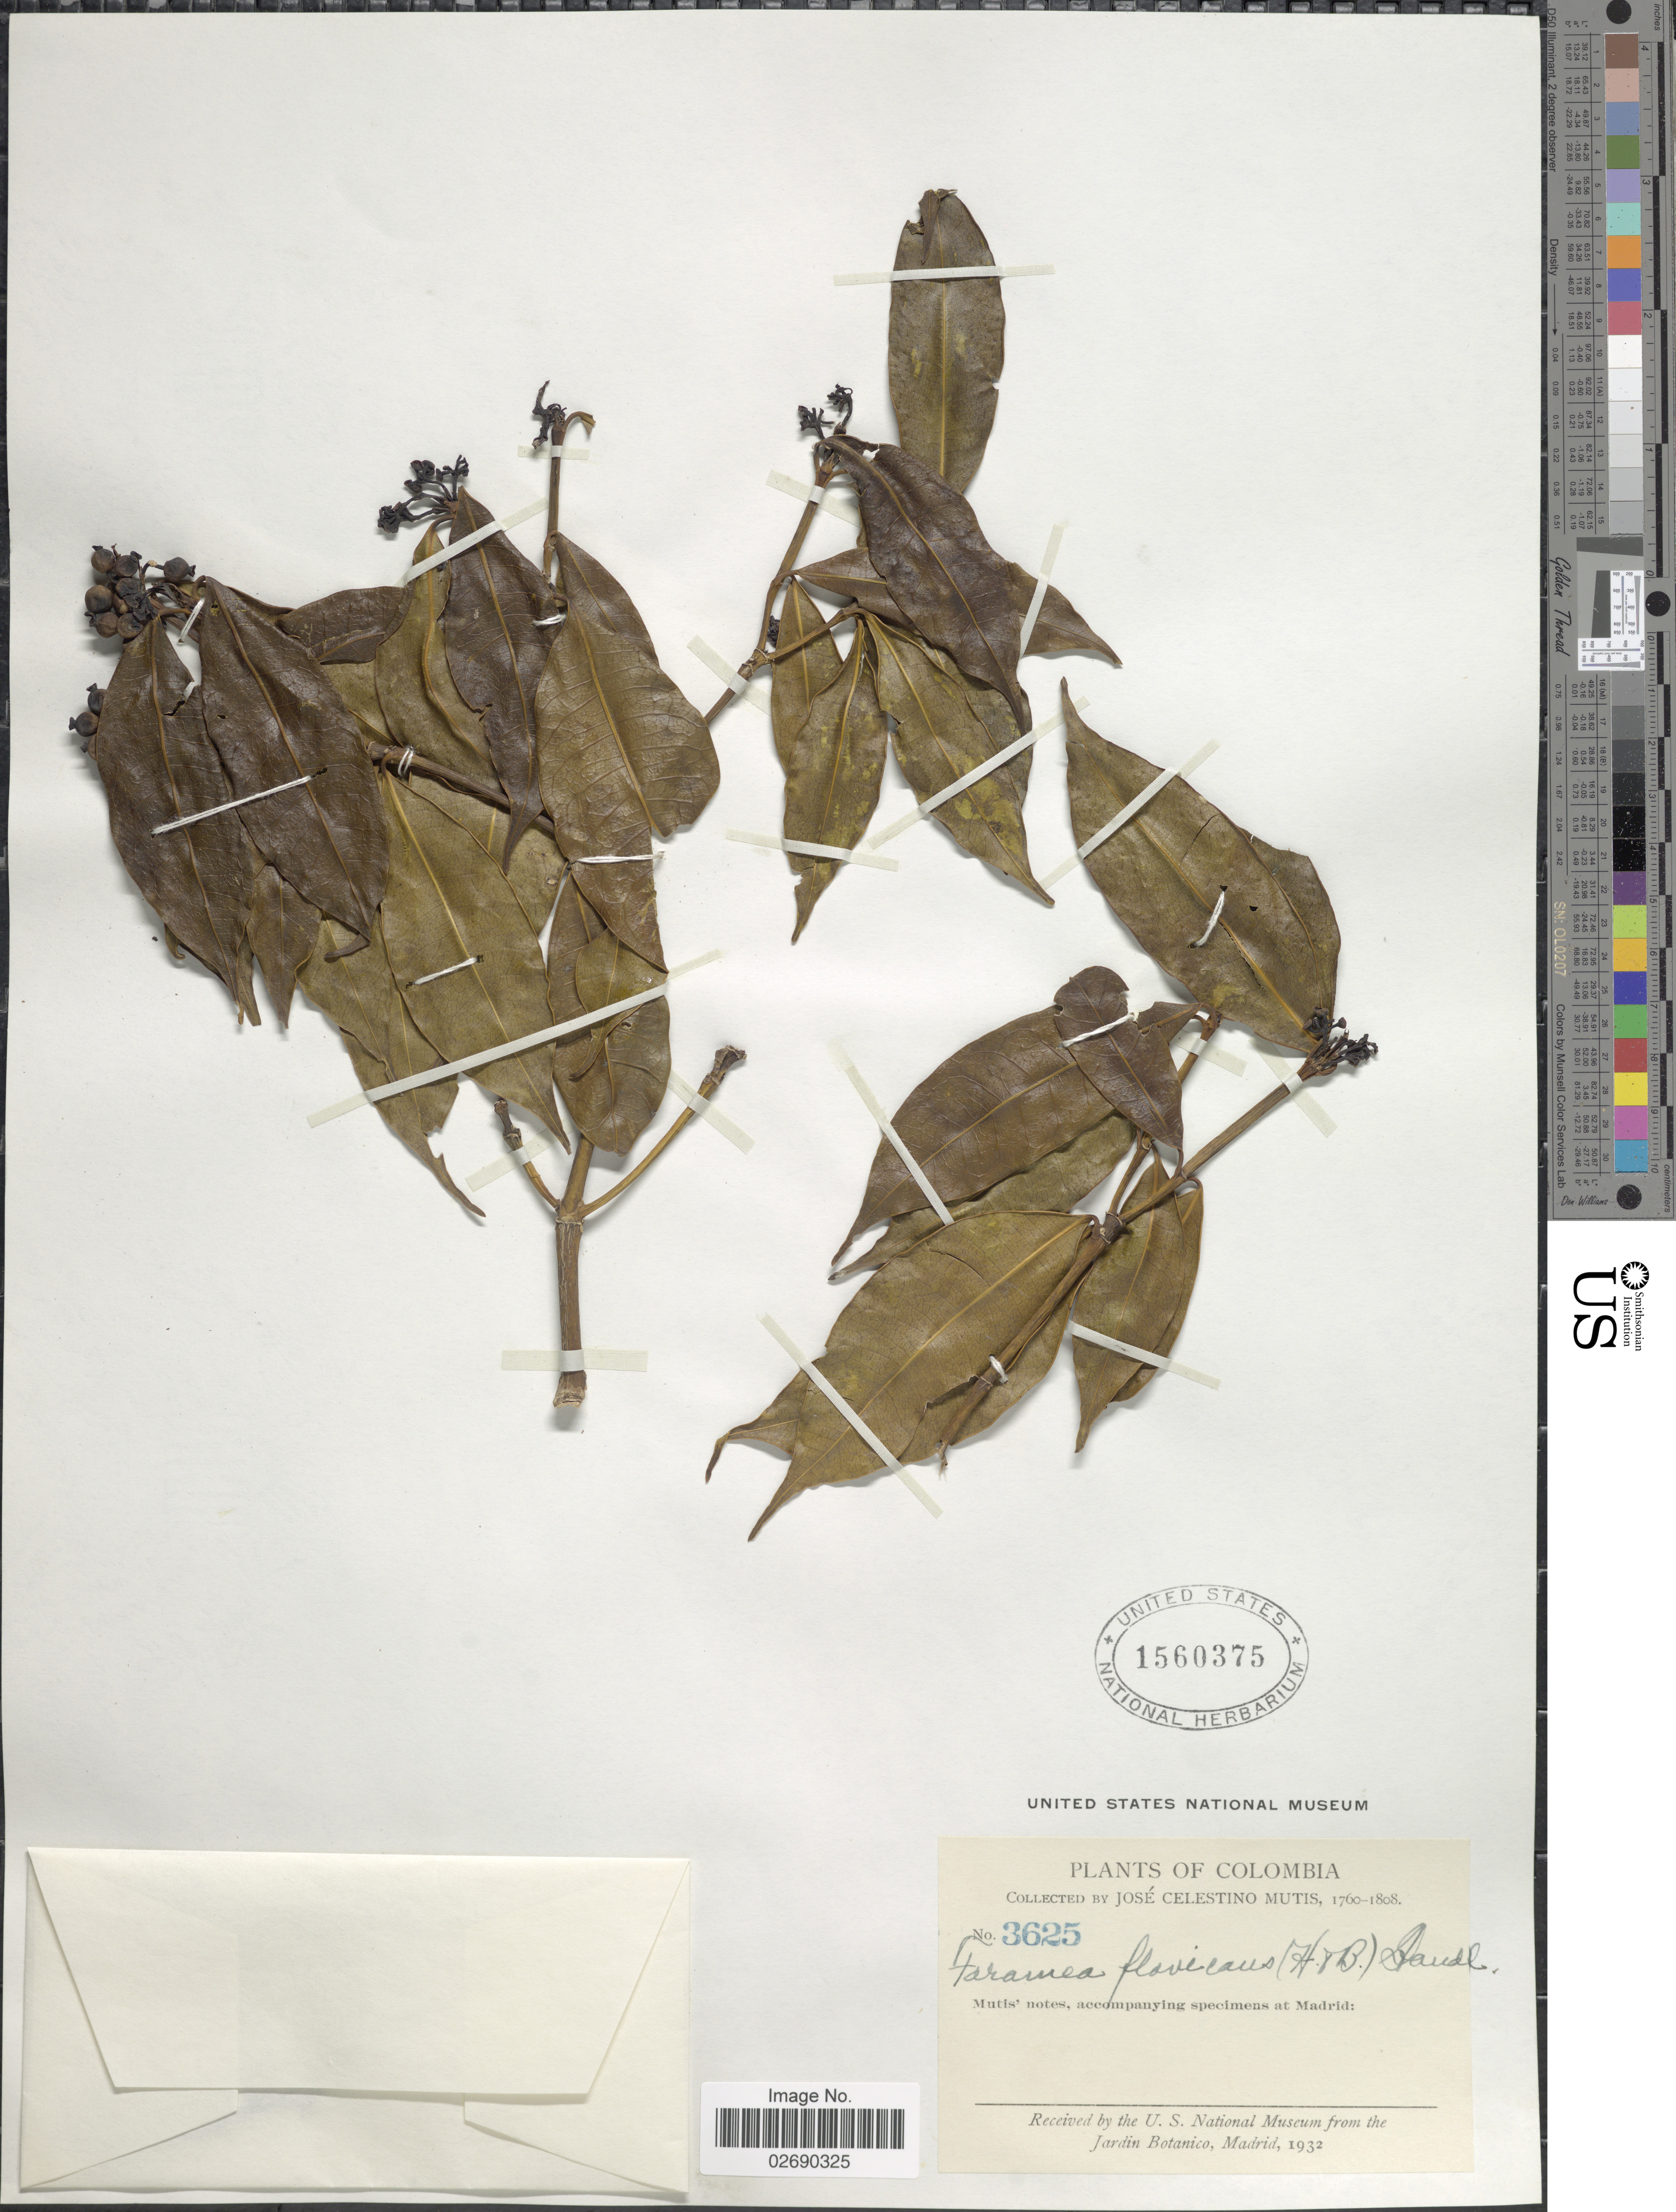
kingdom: Plantae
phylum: Tracheophyta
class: Magnoliopsida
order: Gentianales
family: Rubiaceae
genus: Faramea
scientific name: Faramea flavicans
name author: (Roem. & Schult.) Standl.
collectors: J. C. B. Mutis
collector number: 3625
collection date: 1760/1808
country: Colombia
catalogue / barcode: US 1560375